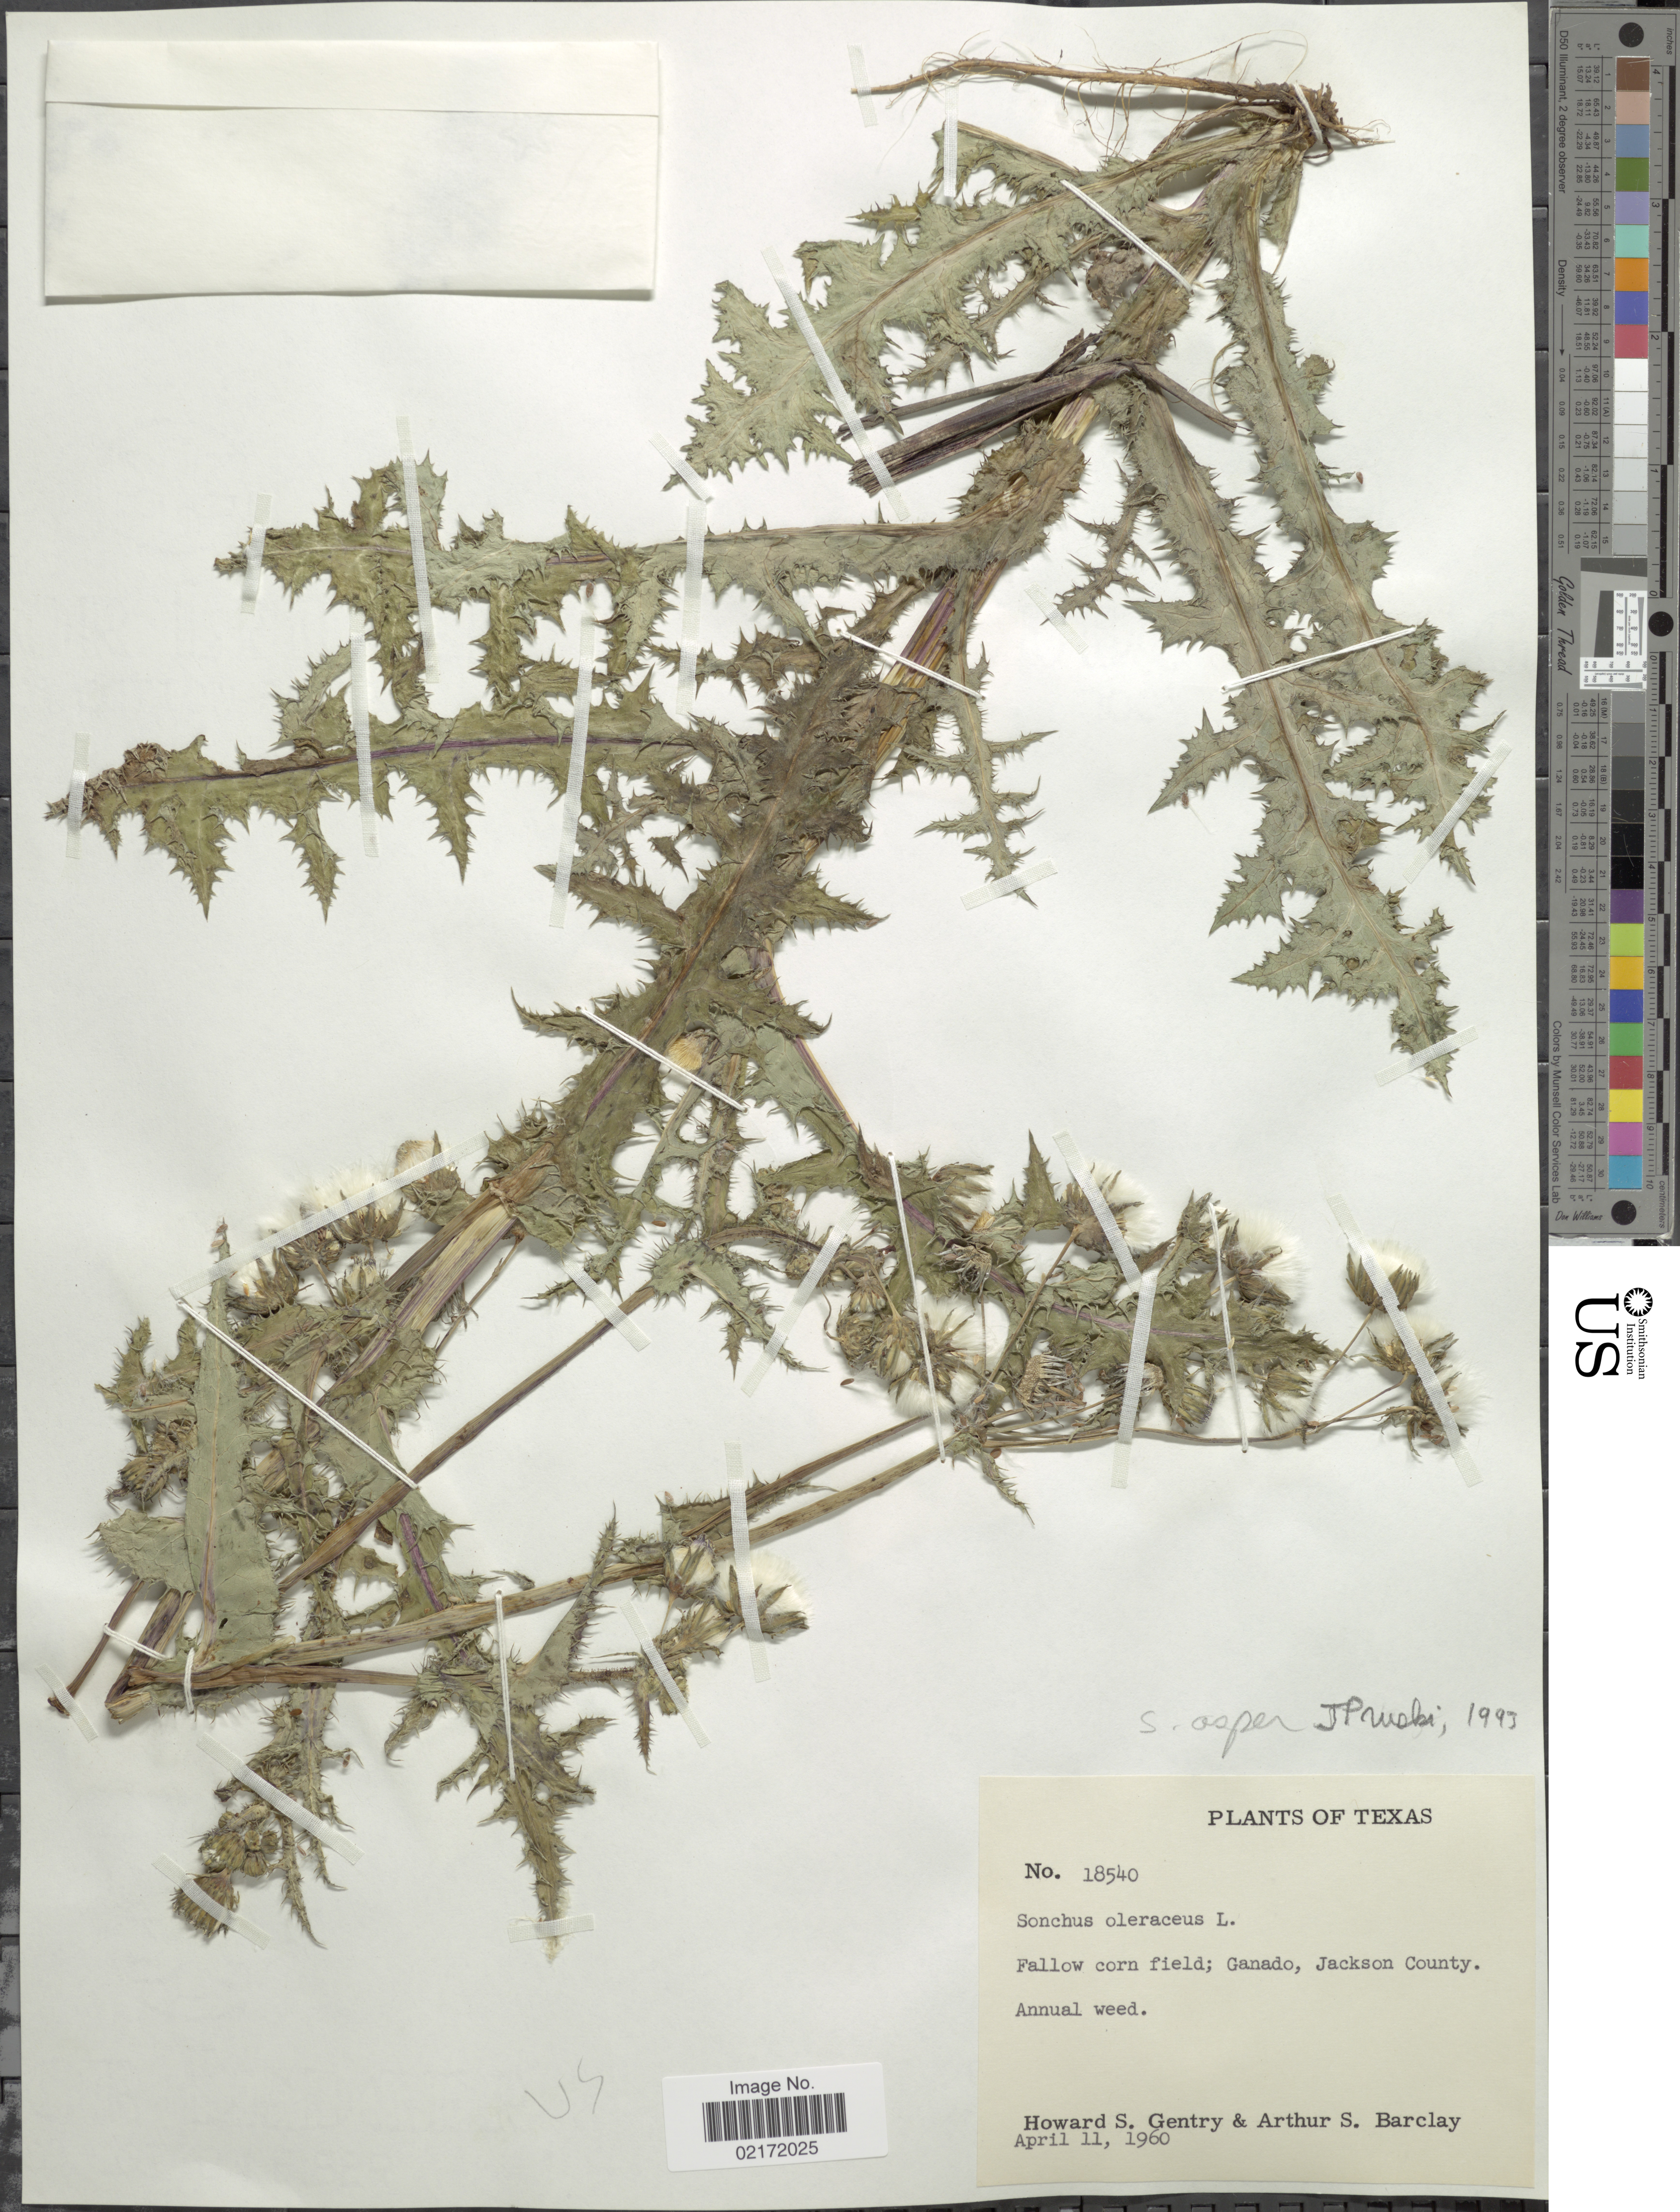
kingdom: Plantae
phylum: Tracheophyta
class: Magnoliopsida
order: Asterales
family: Asteraceae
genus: Sonchus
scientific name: Sonchus asper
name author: (L.) Hill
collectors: H. S. Gentry & A. S. Barclay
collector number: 18540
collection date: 1960-04-11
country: United States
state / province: Texas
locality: Fallow corn field; Ganado, Jackson County